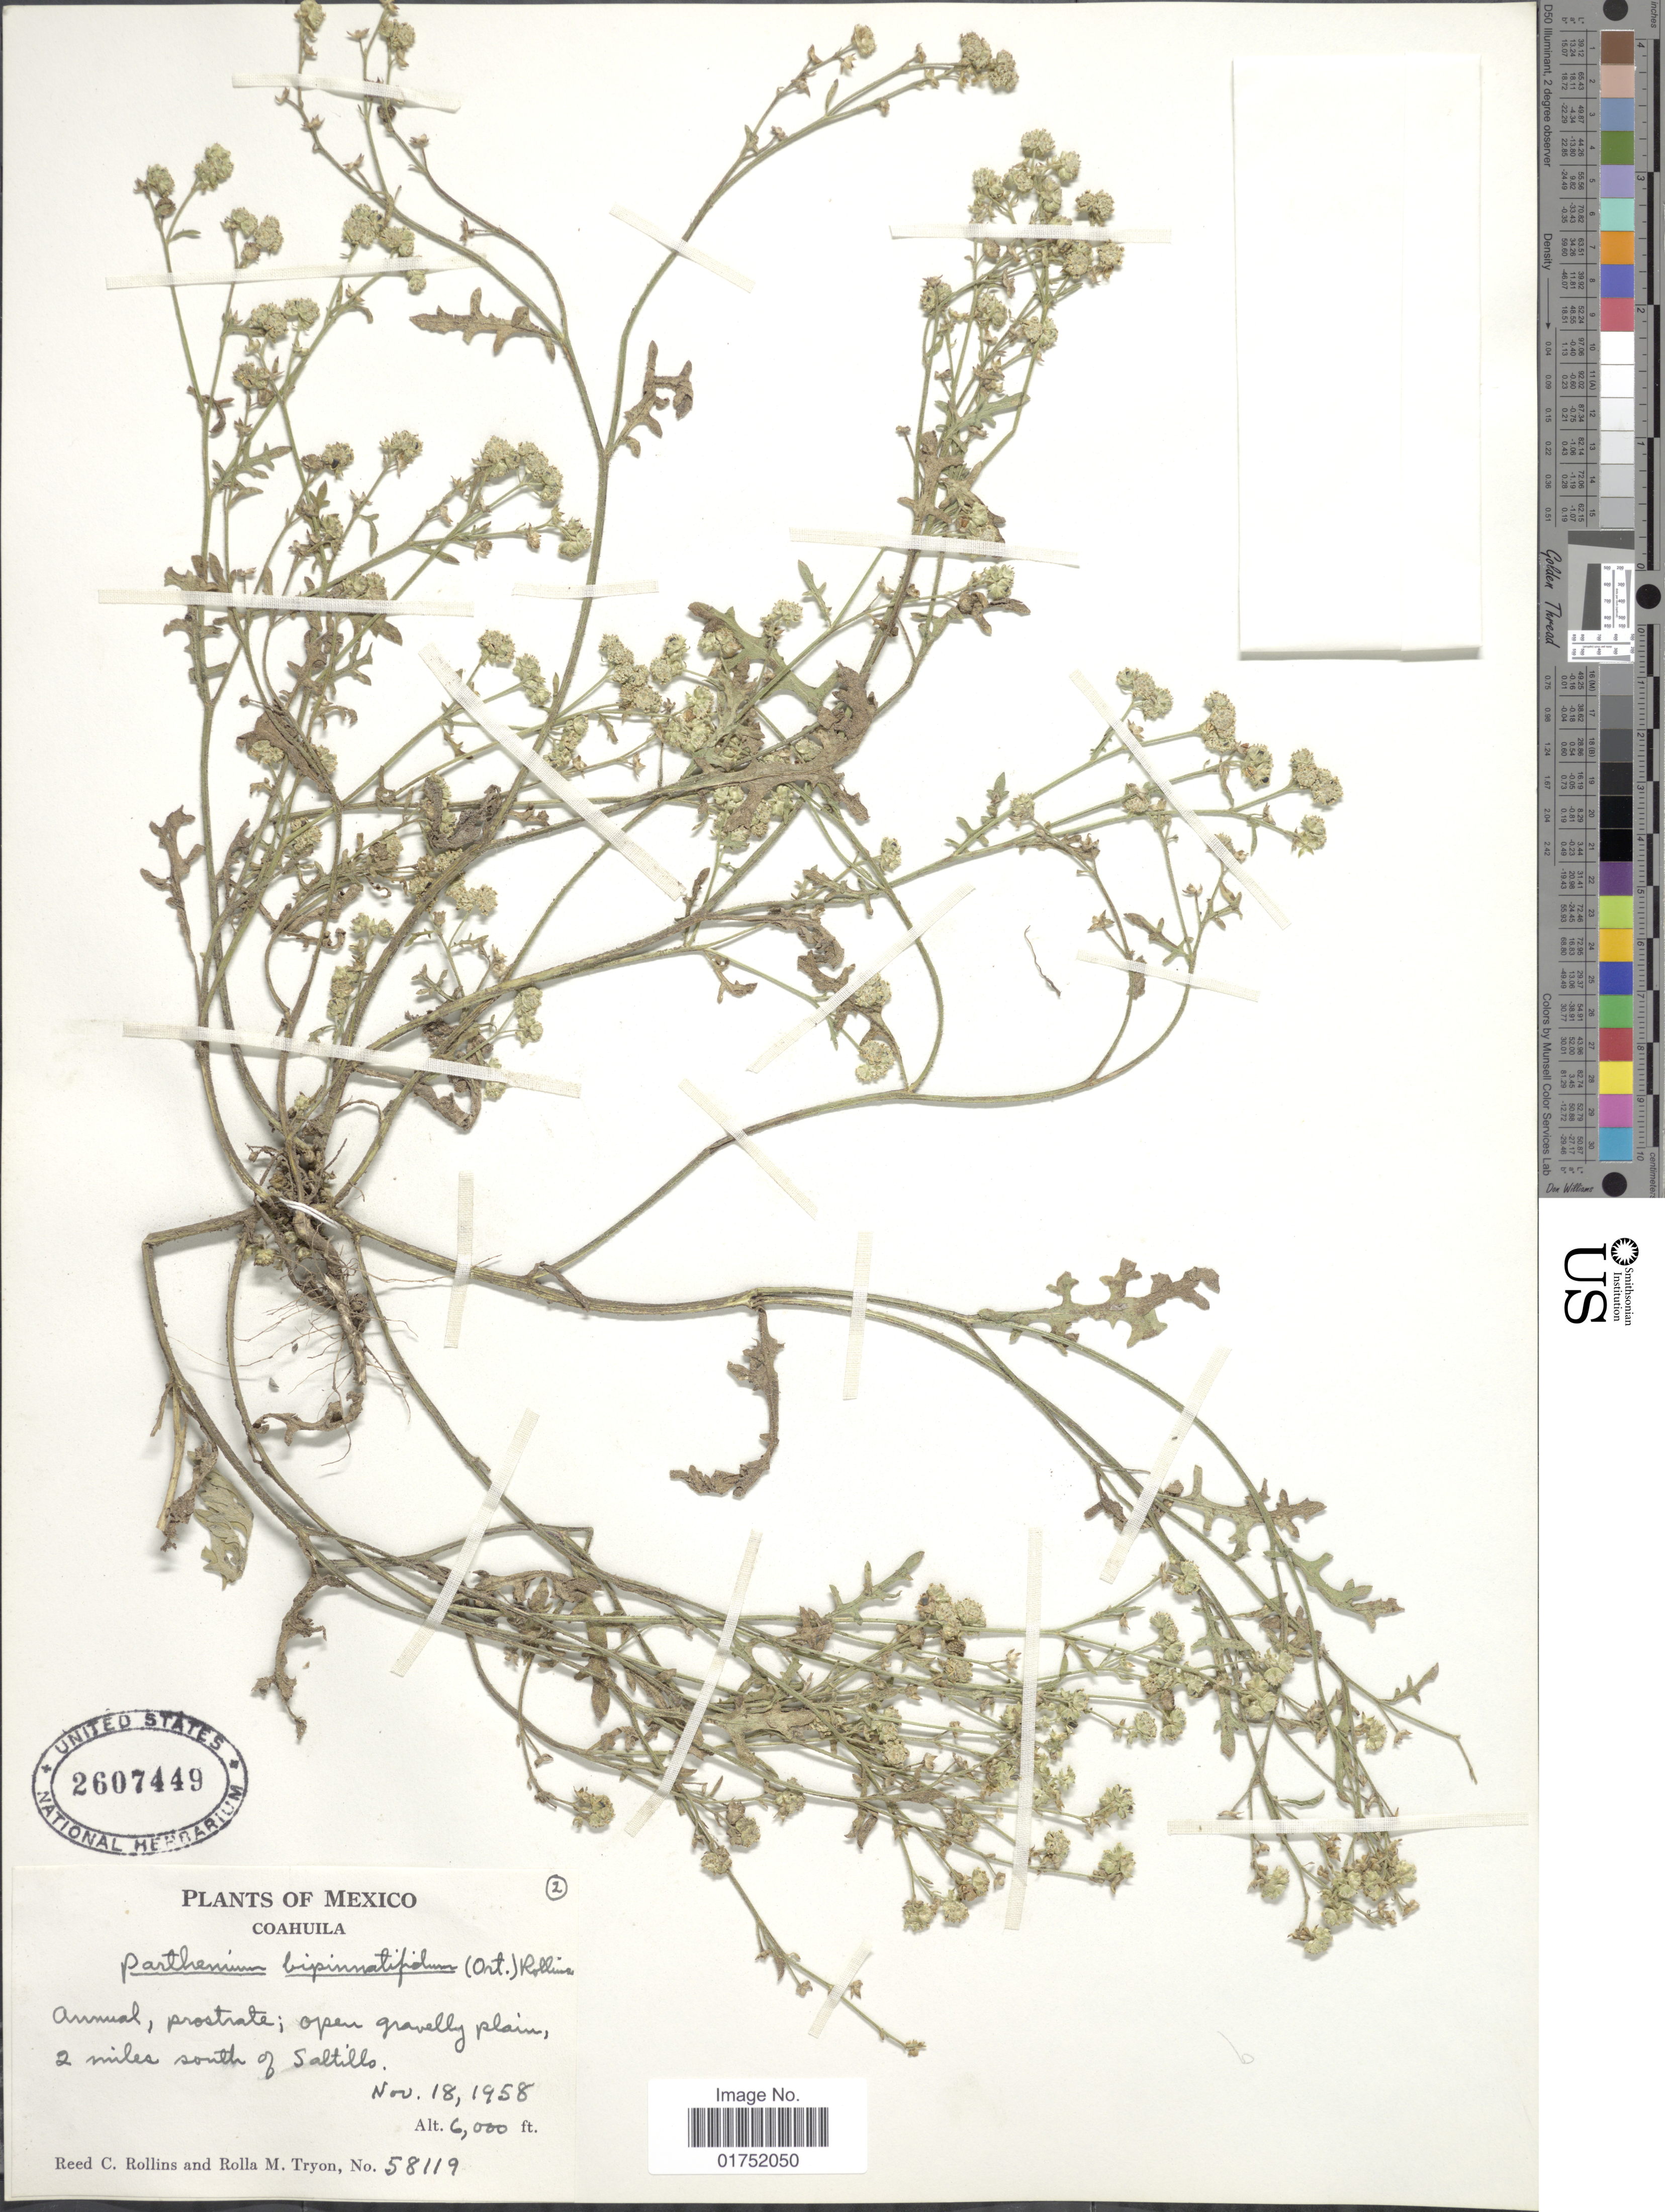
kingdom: Plantae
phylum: Tracheophyta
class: Magnoliopsida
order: Asterales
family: Asteraceae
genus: Parthenium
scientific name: Parthenium bipinnatifidum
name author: (Ortega) Rollins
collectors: R. C. Rollins & R. M. Tryon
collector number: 58119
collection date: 1958-11-18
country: Mexico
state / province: Coahuila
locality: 2miles south of Saltillo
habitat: open gravelly plain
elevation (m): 1829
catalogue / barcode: US 2607449